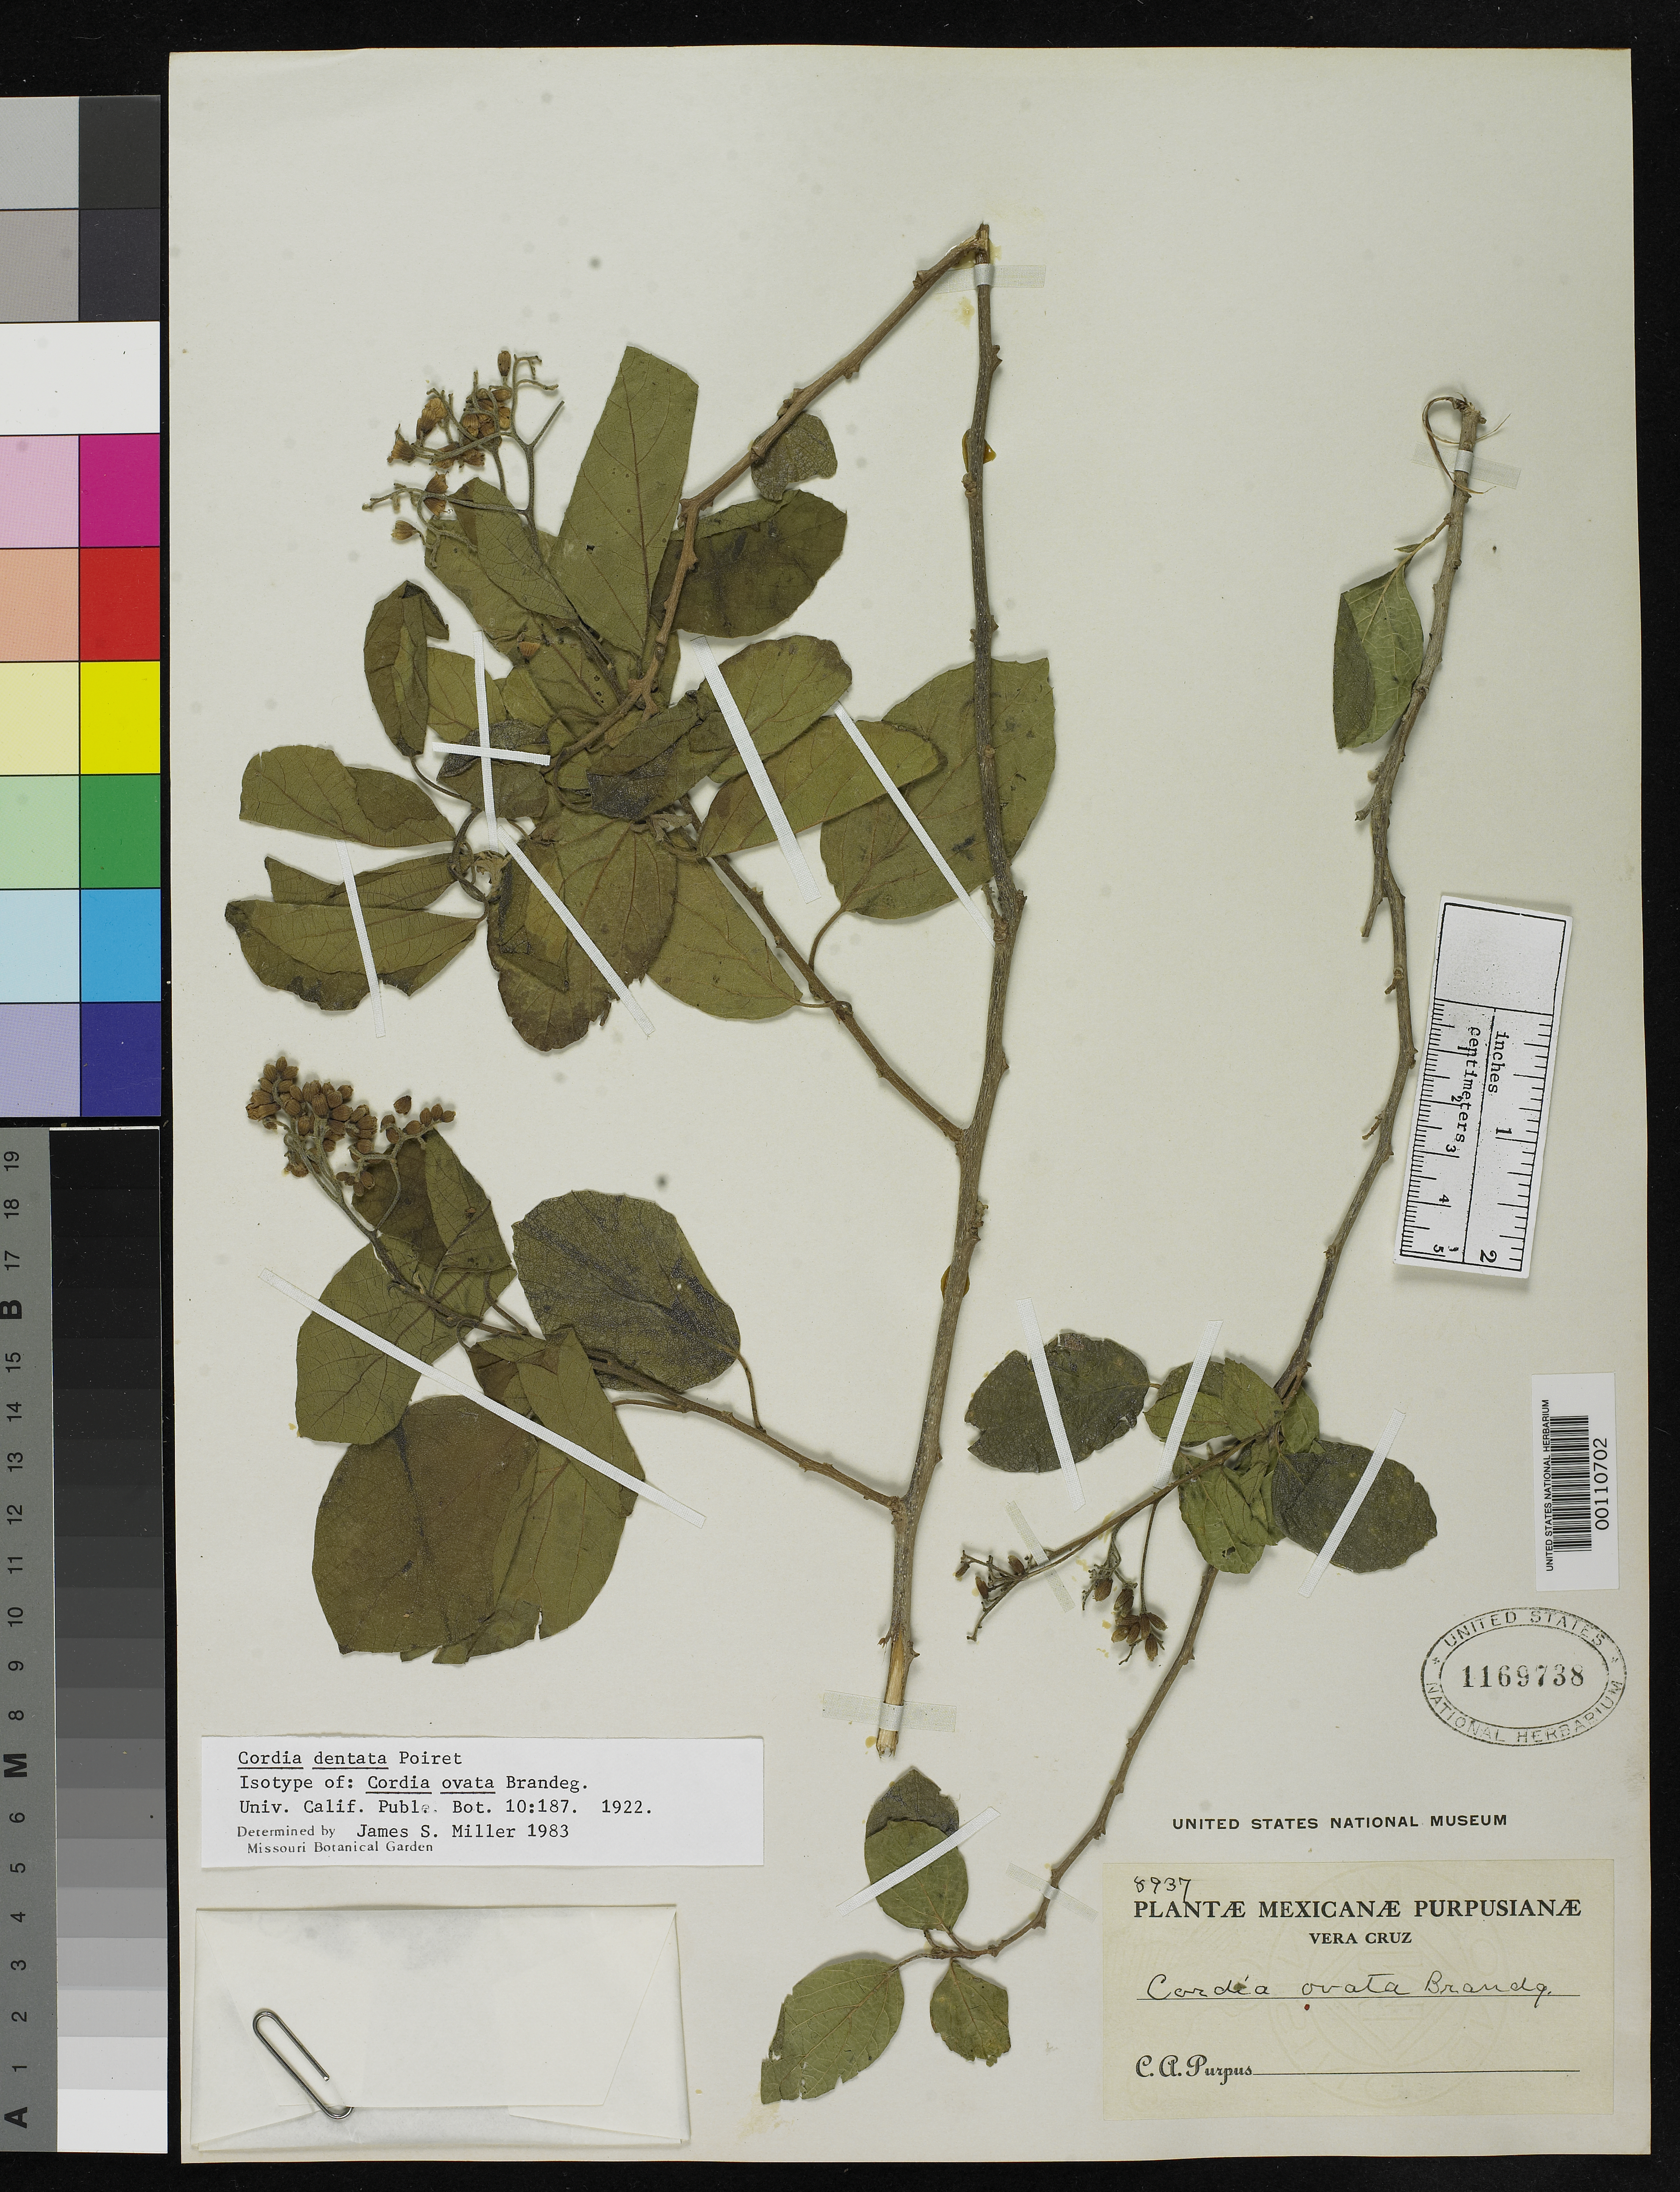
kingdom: Plantae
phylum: Tracheophyta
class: Magnoliopsida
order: Boraginales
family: Cordiaceae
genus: Cordia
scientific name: Cordia ovata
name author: Brandegee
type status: Isotype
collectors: C. A. Purpus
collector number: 8937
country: Mexico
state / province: Veracruz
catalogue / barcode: US 1169738